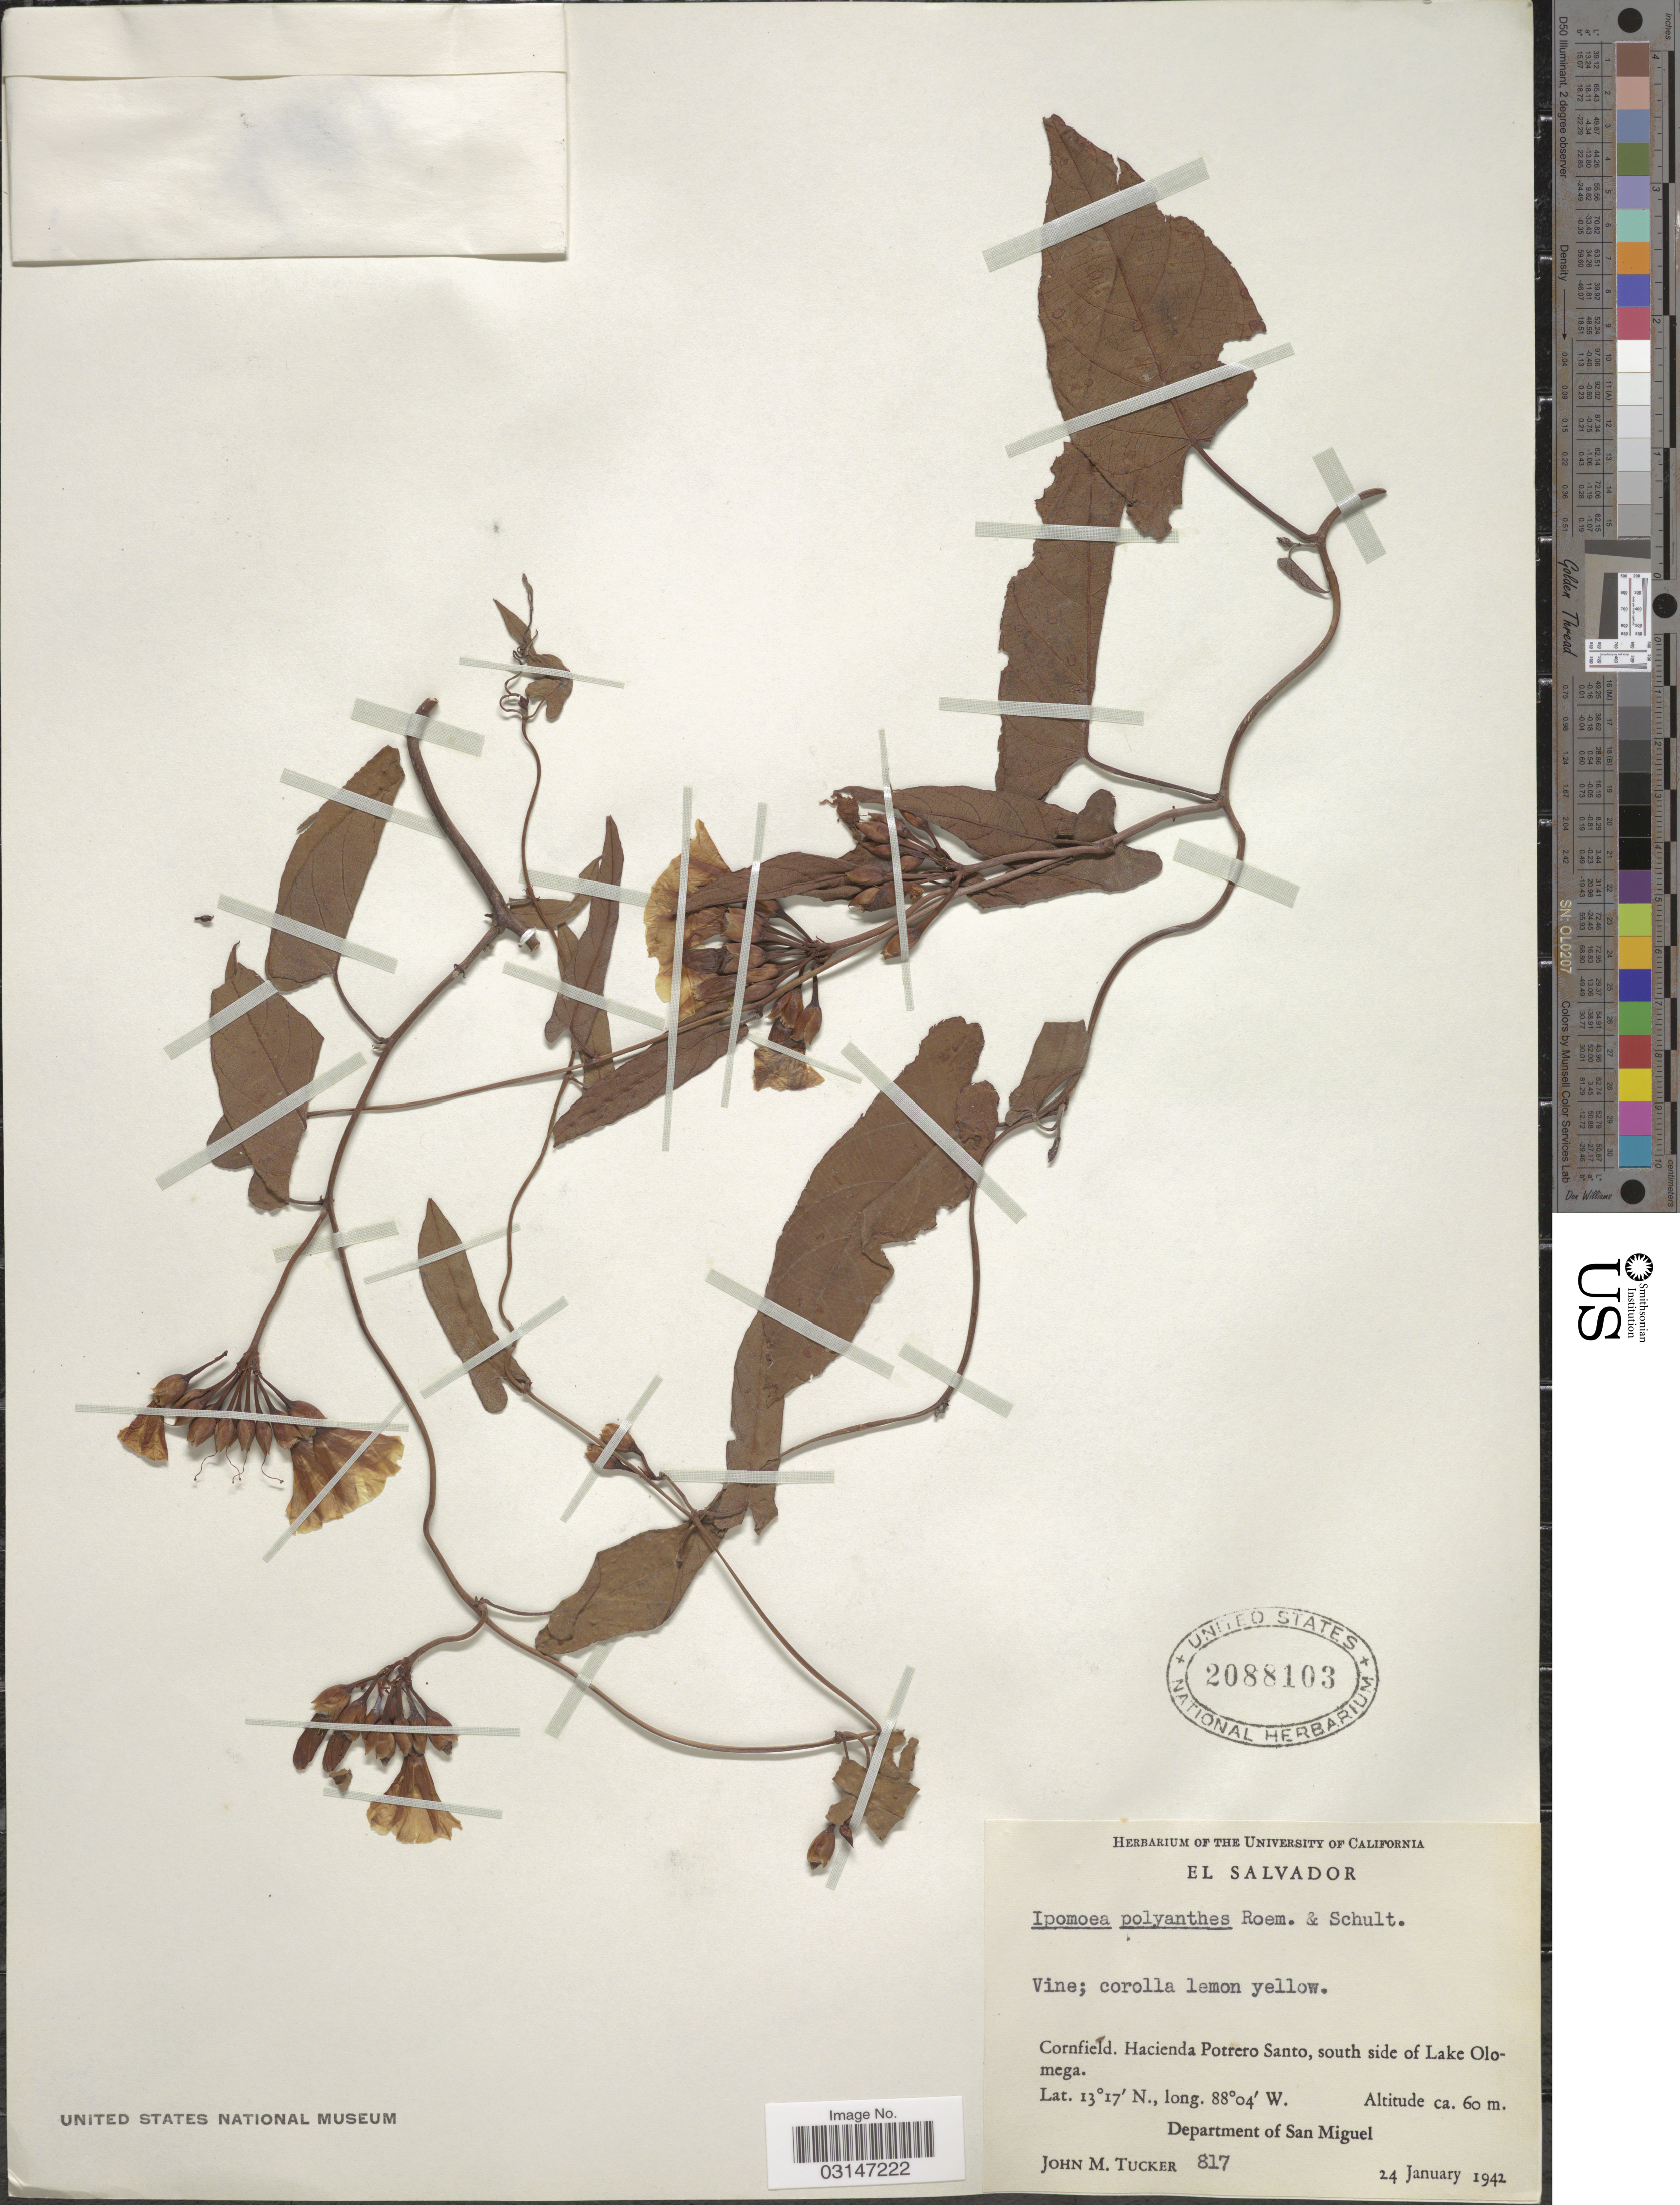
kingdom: Plantae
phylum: Tracheophyta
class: Magnoliopsida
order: Solanales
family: Convolvulaceae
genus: Camonea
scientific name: Camonea umbellata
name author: (L.) A. R. Simões & Staples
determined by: Strong, Mark T., (BOT), Smithsonian Institution - National Museum of Natural History (UNITED STATES)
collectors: J. M. Tucker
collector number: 817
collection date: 1942-01-24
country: El Salvador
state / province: San Miguel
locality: Cornfield. Hacienda Portrero Santo, south side of Lake Olomega, Department of San Miguel.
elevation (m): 60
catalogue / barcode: US 2088103